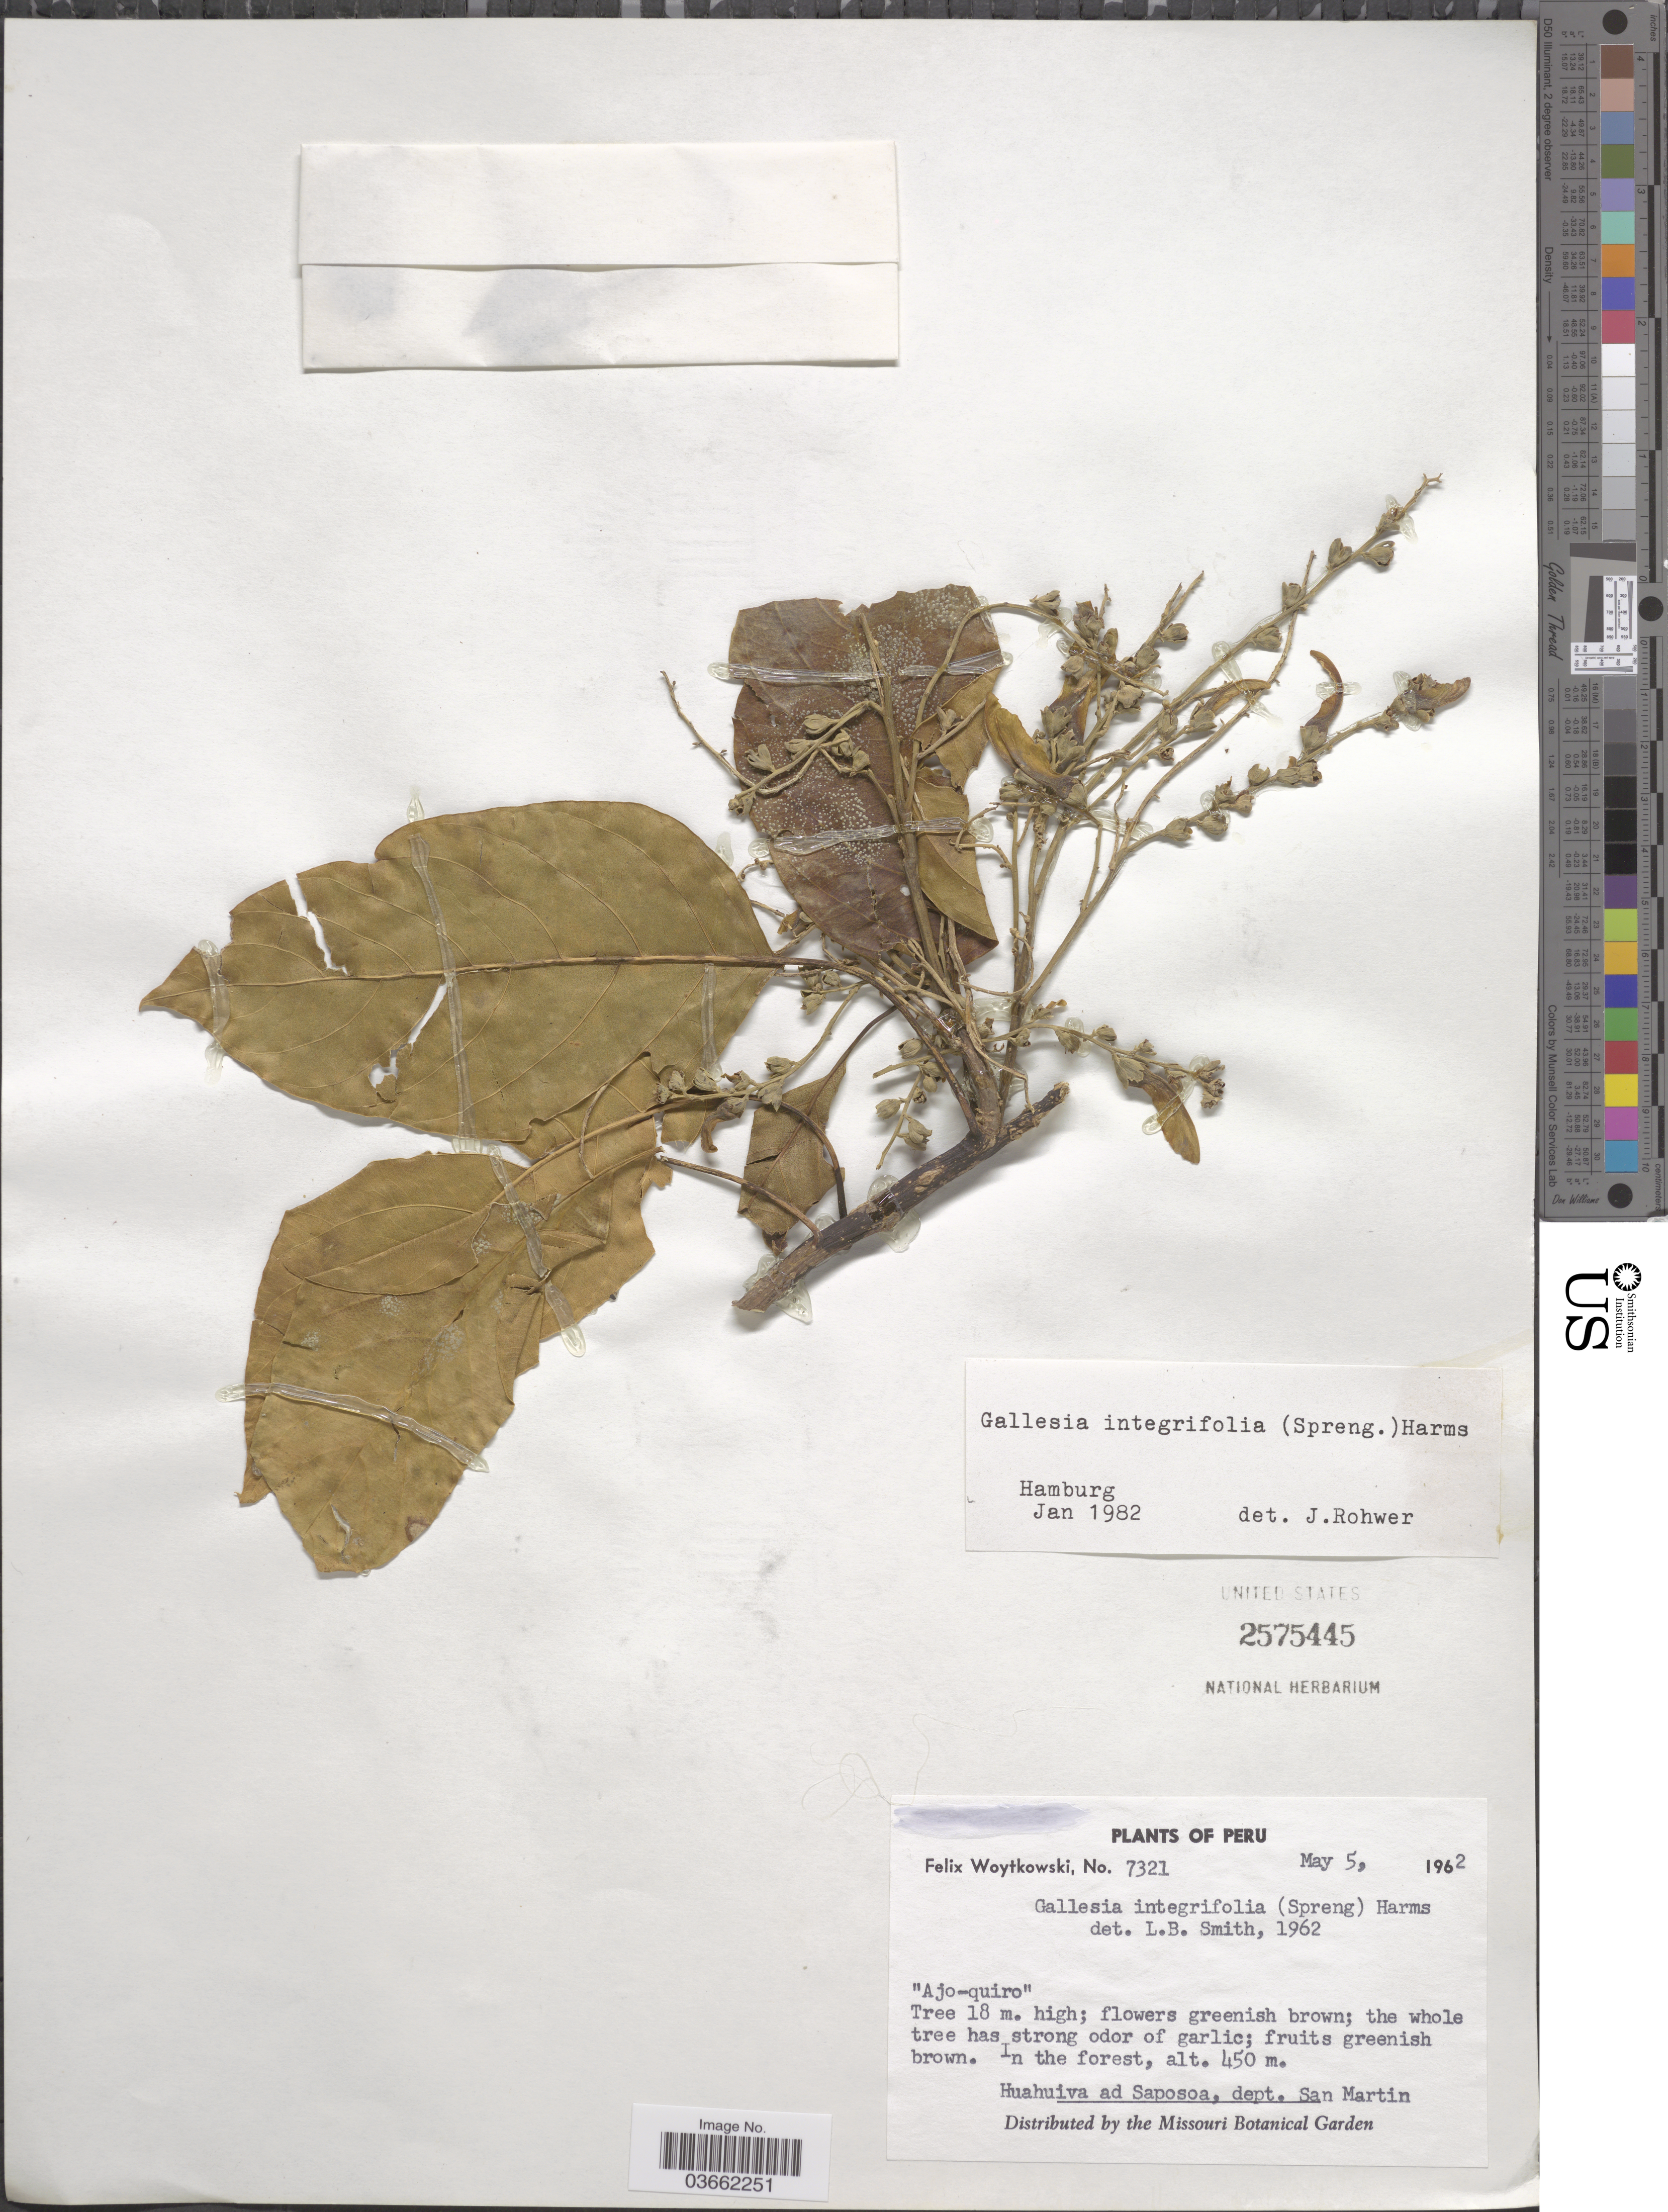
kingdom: Plantae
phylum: Tracheophyta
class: Magnoliopsida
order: Caryophyllales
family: Phytolaccaceae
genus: Gallesia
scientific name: Gallesia integrifolia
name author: (Spreng.) Harms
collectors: F. Woytkowski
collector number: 7321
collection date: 1962-05-05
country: Peru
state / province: San Martín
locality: Huahuiva ad Saposoa, dept. San Martin.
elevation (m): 450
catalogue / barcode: US 2575445